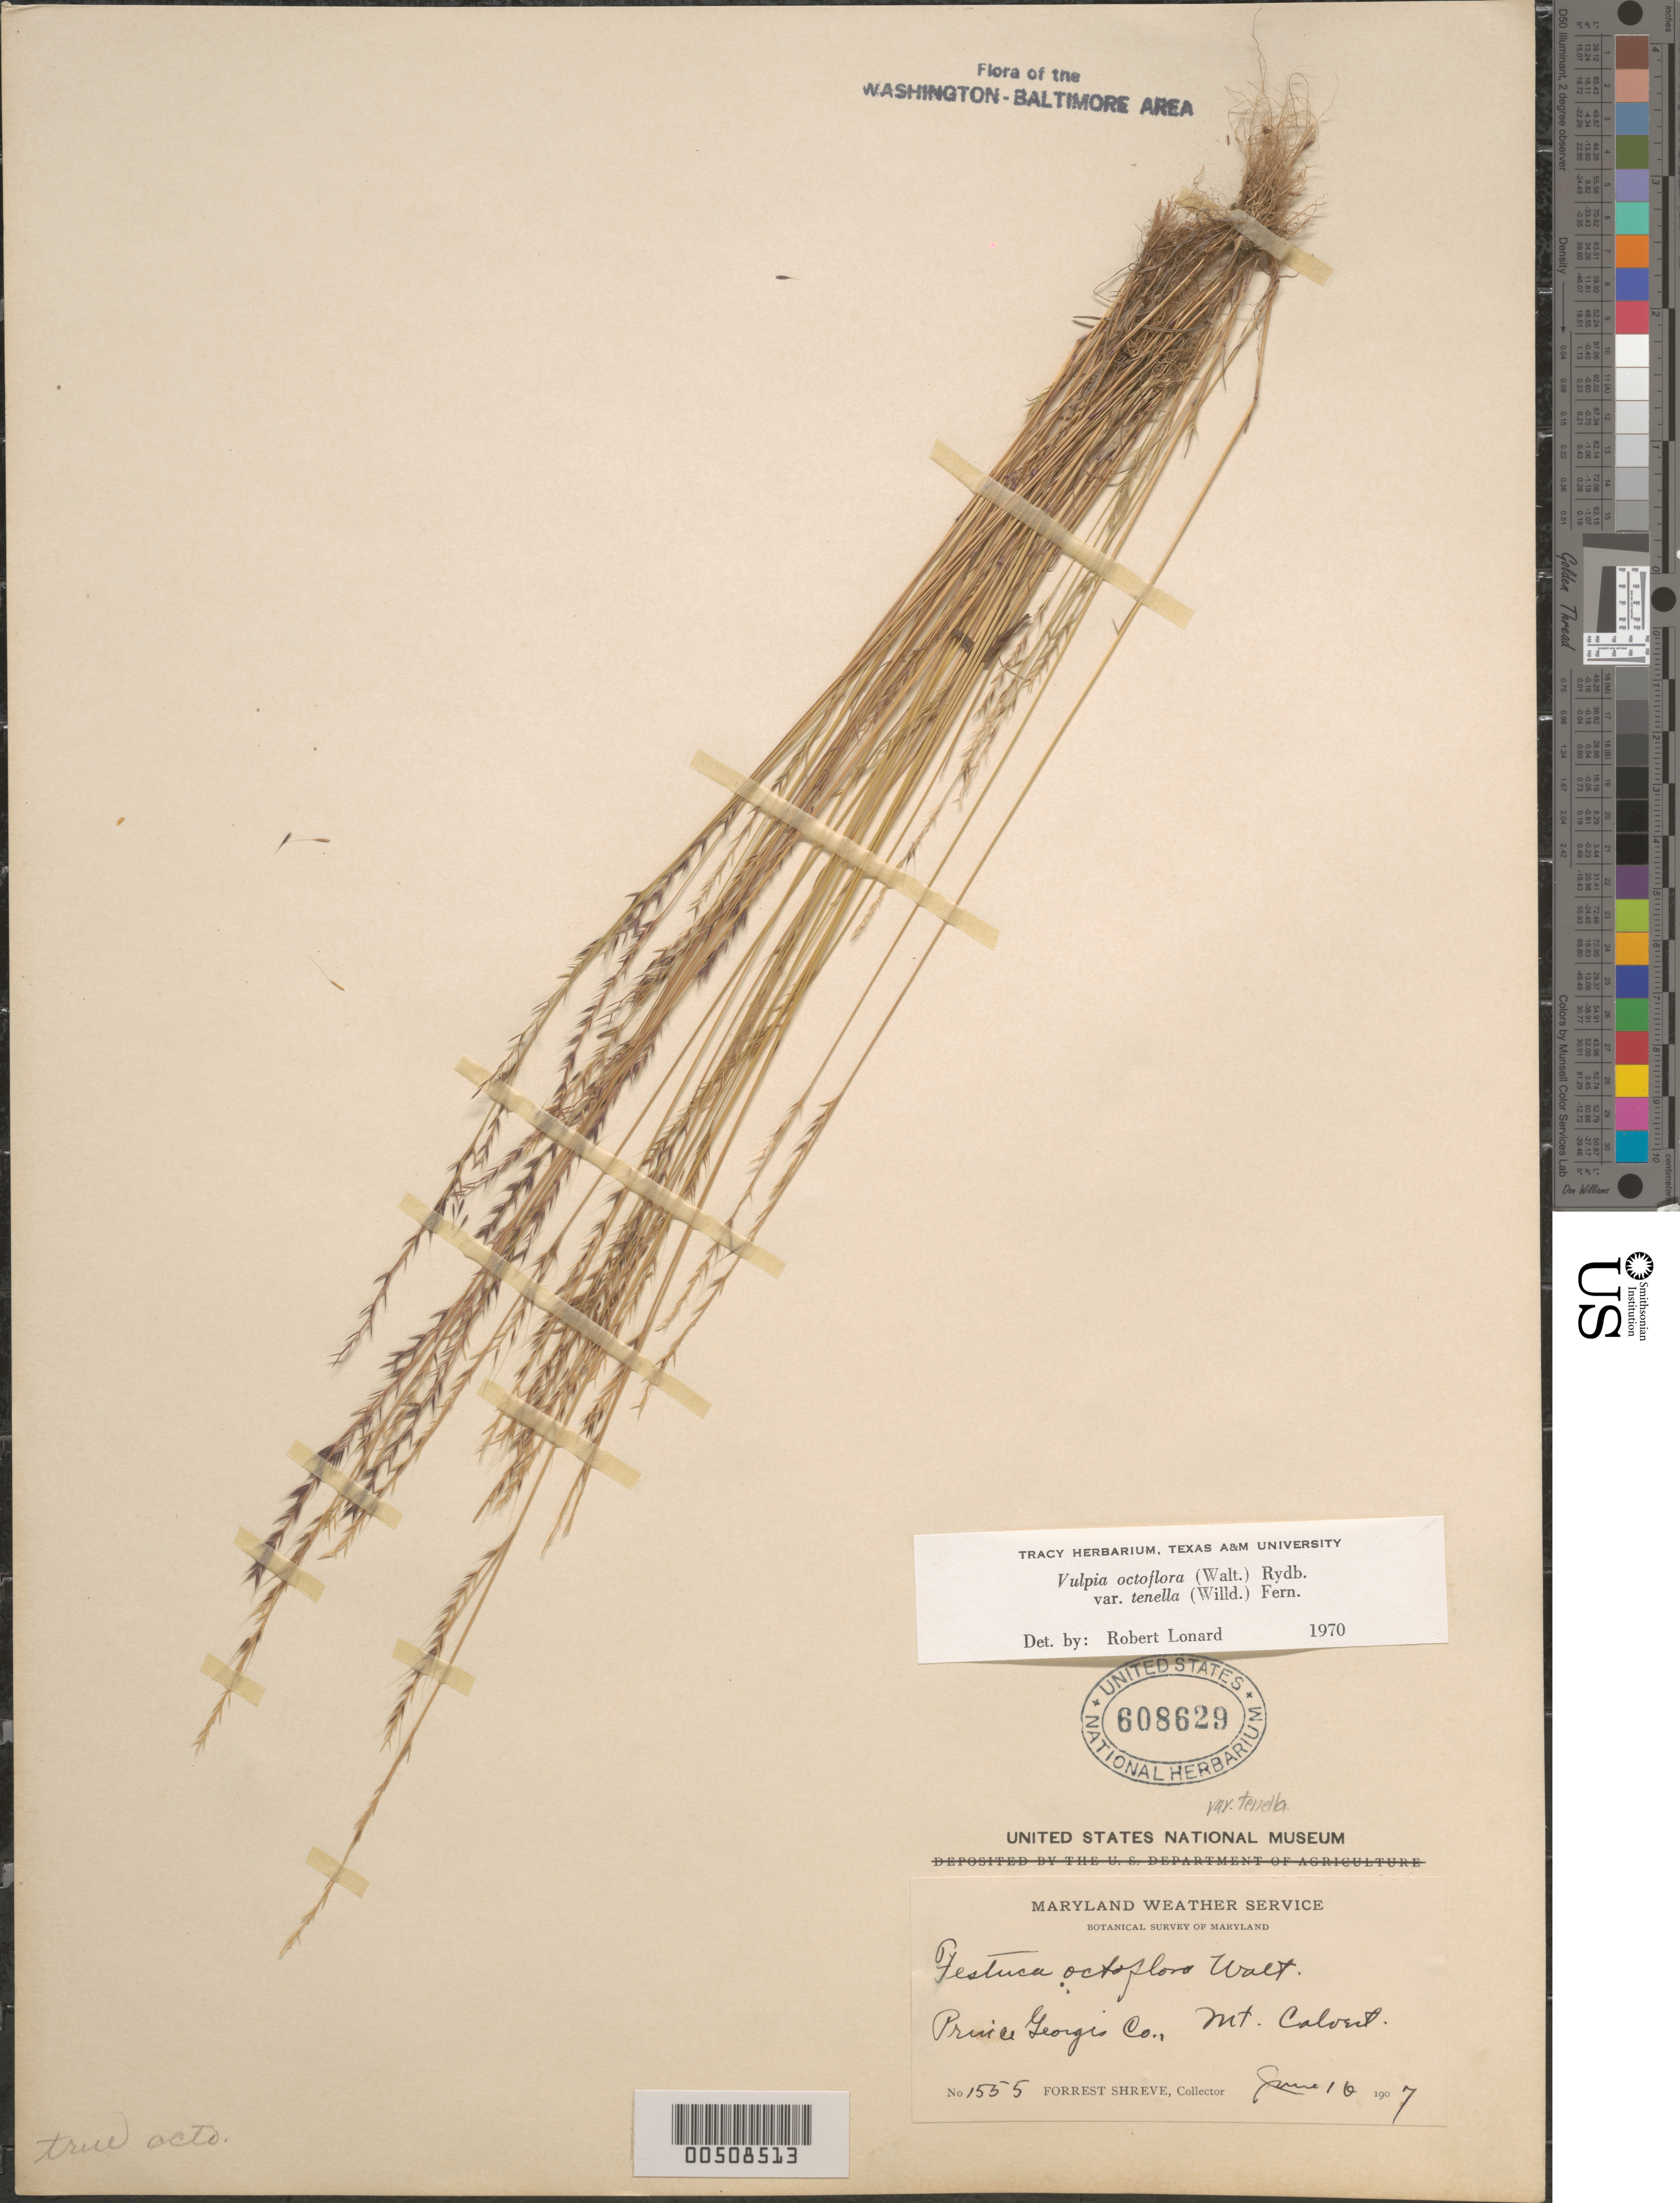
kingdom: Plantae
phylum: Tracheophyta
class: Liliopsida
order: Poales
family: Poaceae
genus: Vulpia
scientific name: Vulpia octoflora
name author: (Walter) Rydb.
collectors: F. Shreve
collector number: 1555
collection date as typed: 16 Jun 1907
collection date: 1907-06-16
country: United States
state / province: Maryland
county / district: Prince George's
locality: Mt. Calvert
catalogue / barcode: US 608629